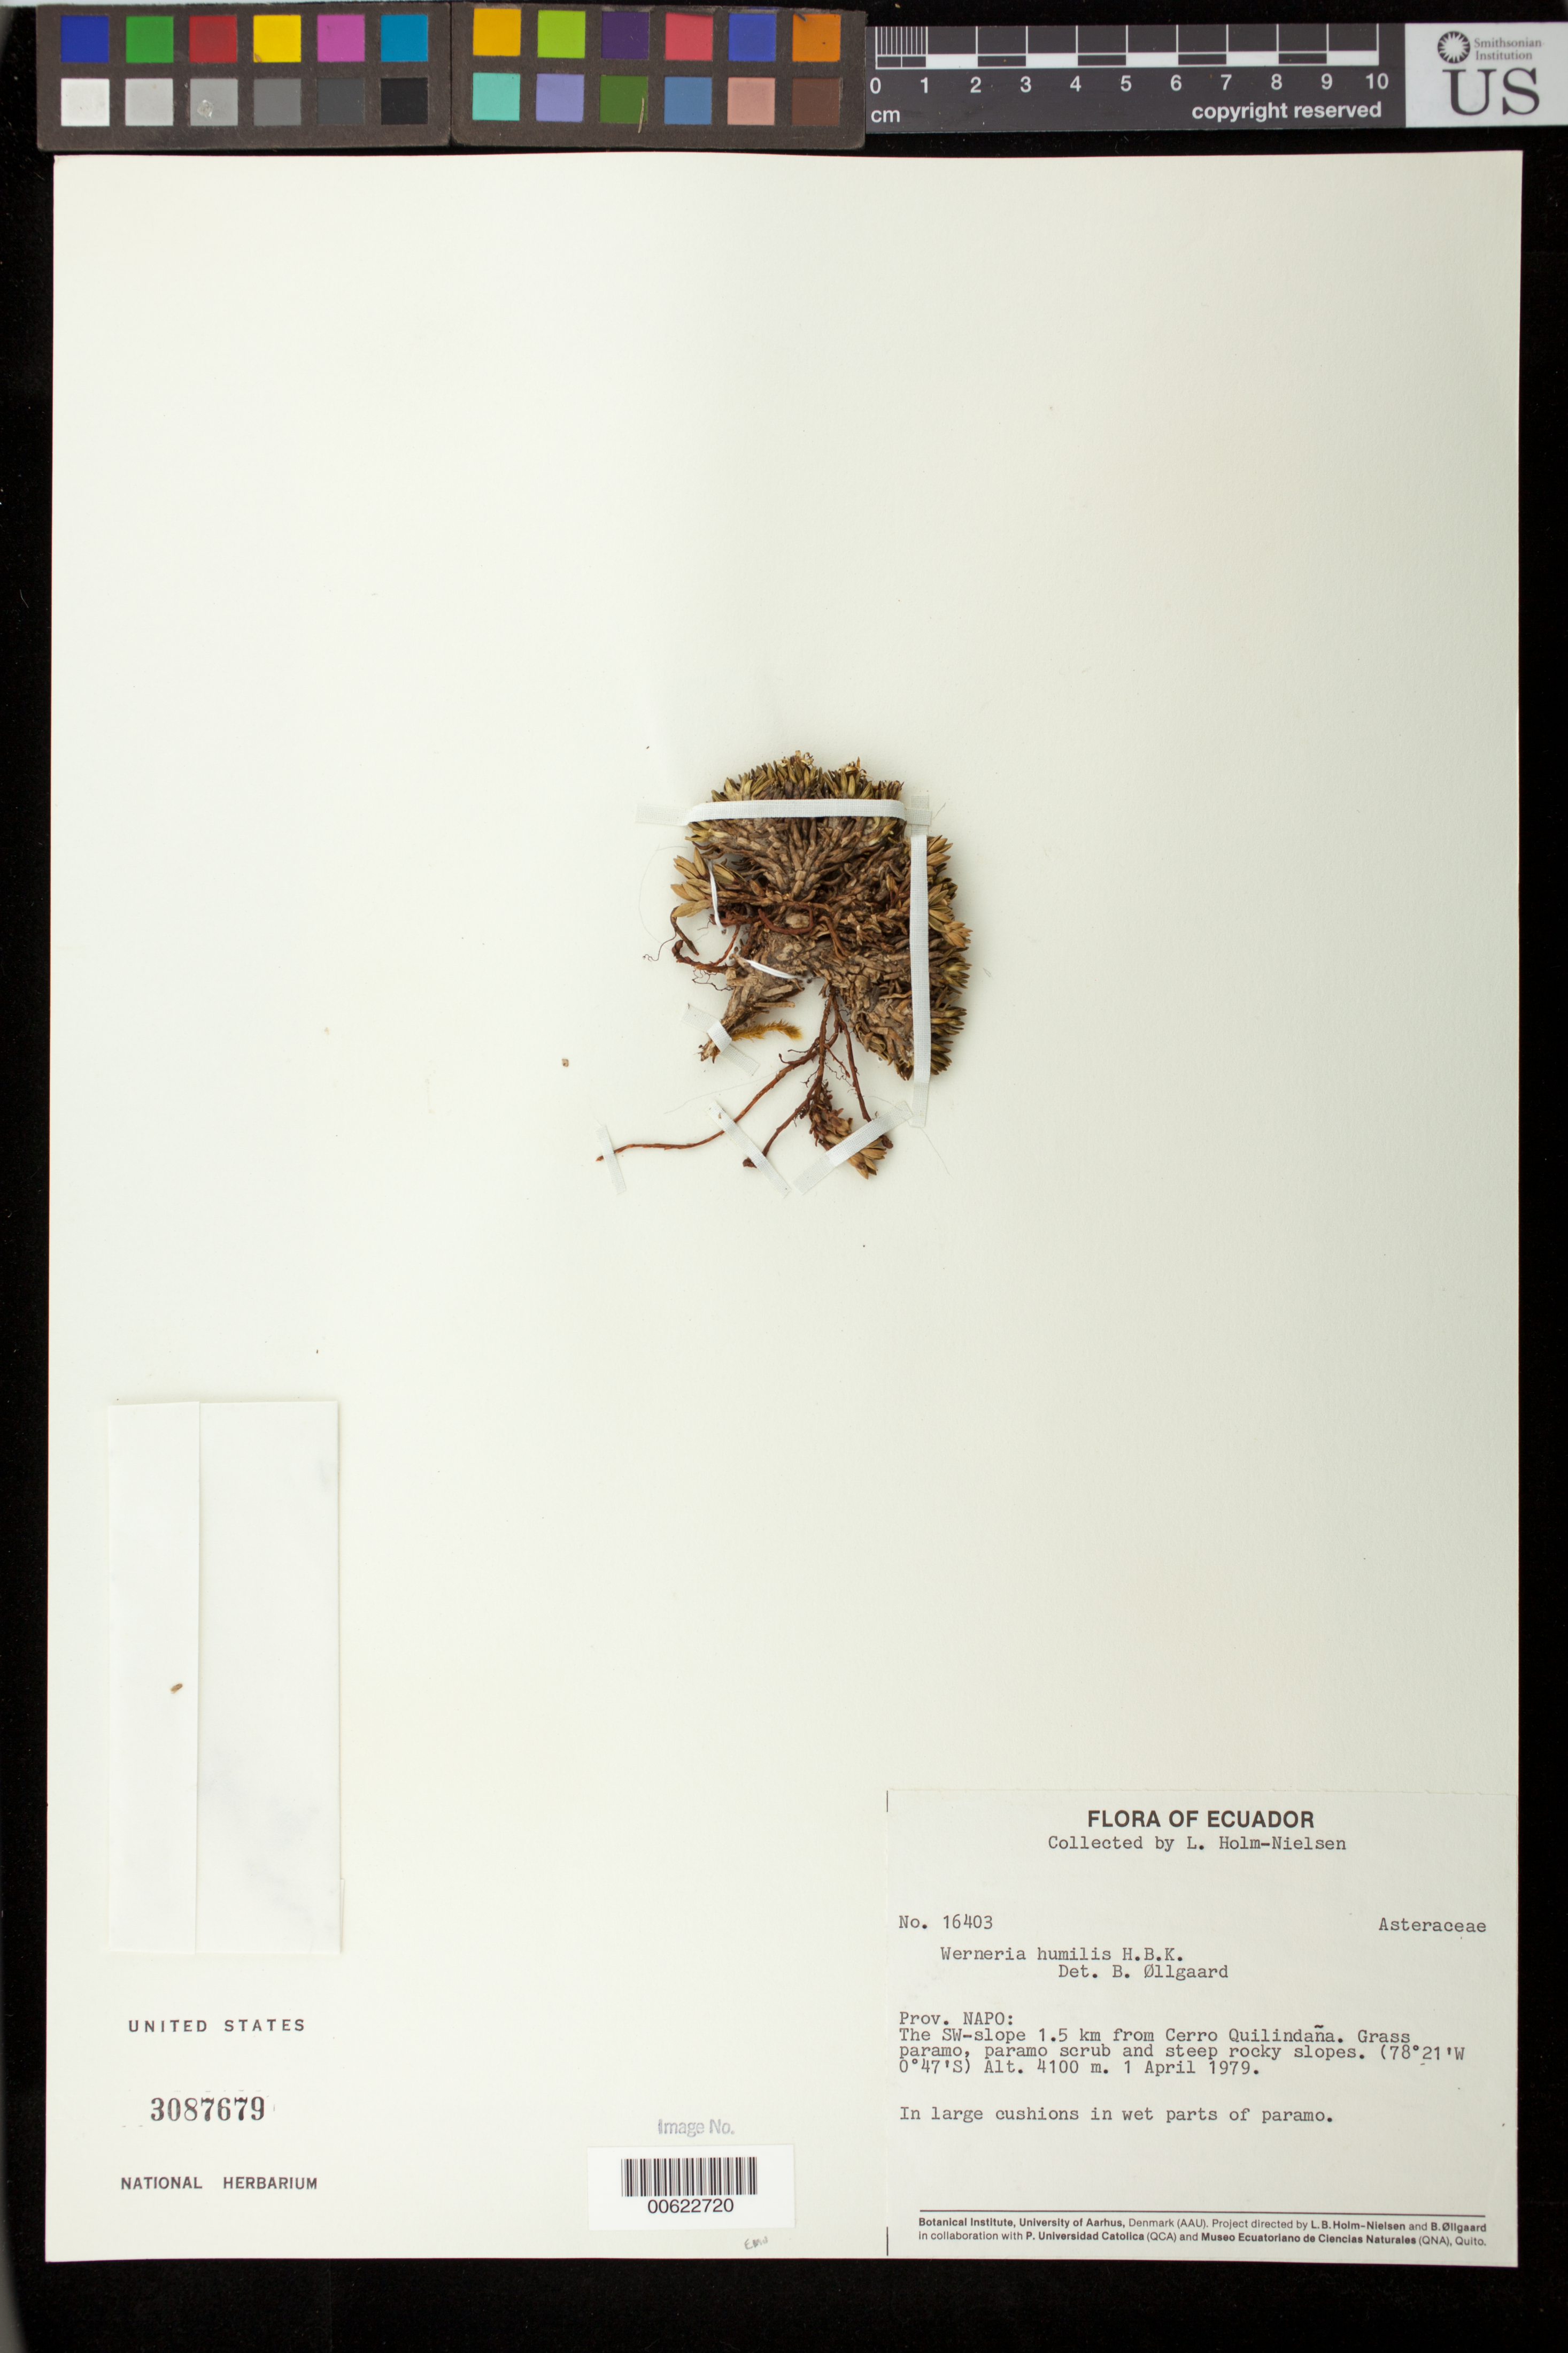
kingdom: Plantae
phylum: Tracheophyta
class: Magnoliopsida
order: Asterales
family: Asteraceae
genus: Xenophyllum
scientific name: Xenophyllum humile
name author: (Kunth) V.A. Funk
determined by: Funk, Vicki A., (BOT), Smithsonian Institution - National Museum of Natural History (UNITED STATES)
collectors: L. B. Holm-Nielsen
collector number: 16403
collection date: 1979-04-01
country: Ecuador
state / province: Napo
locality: The SW-slope 1.5 km from Cerro Quilindaña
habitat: Grass paramo, paramo scrub and steep rocky slopes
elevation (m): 4100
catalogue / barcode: US 3087679